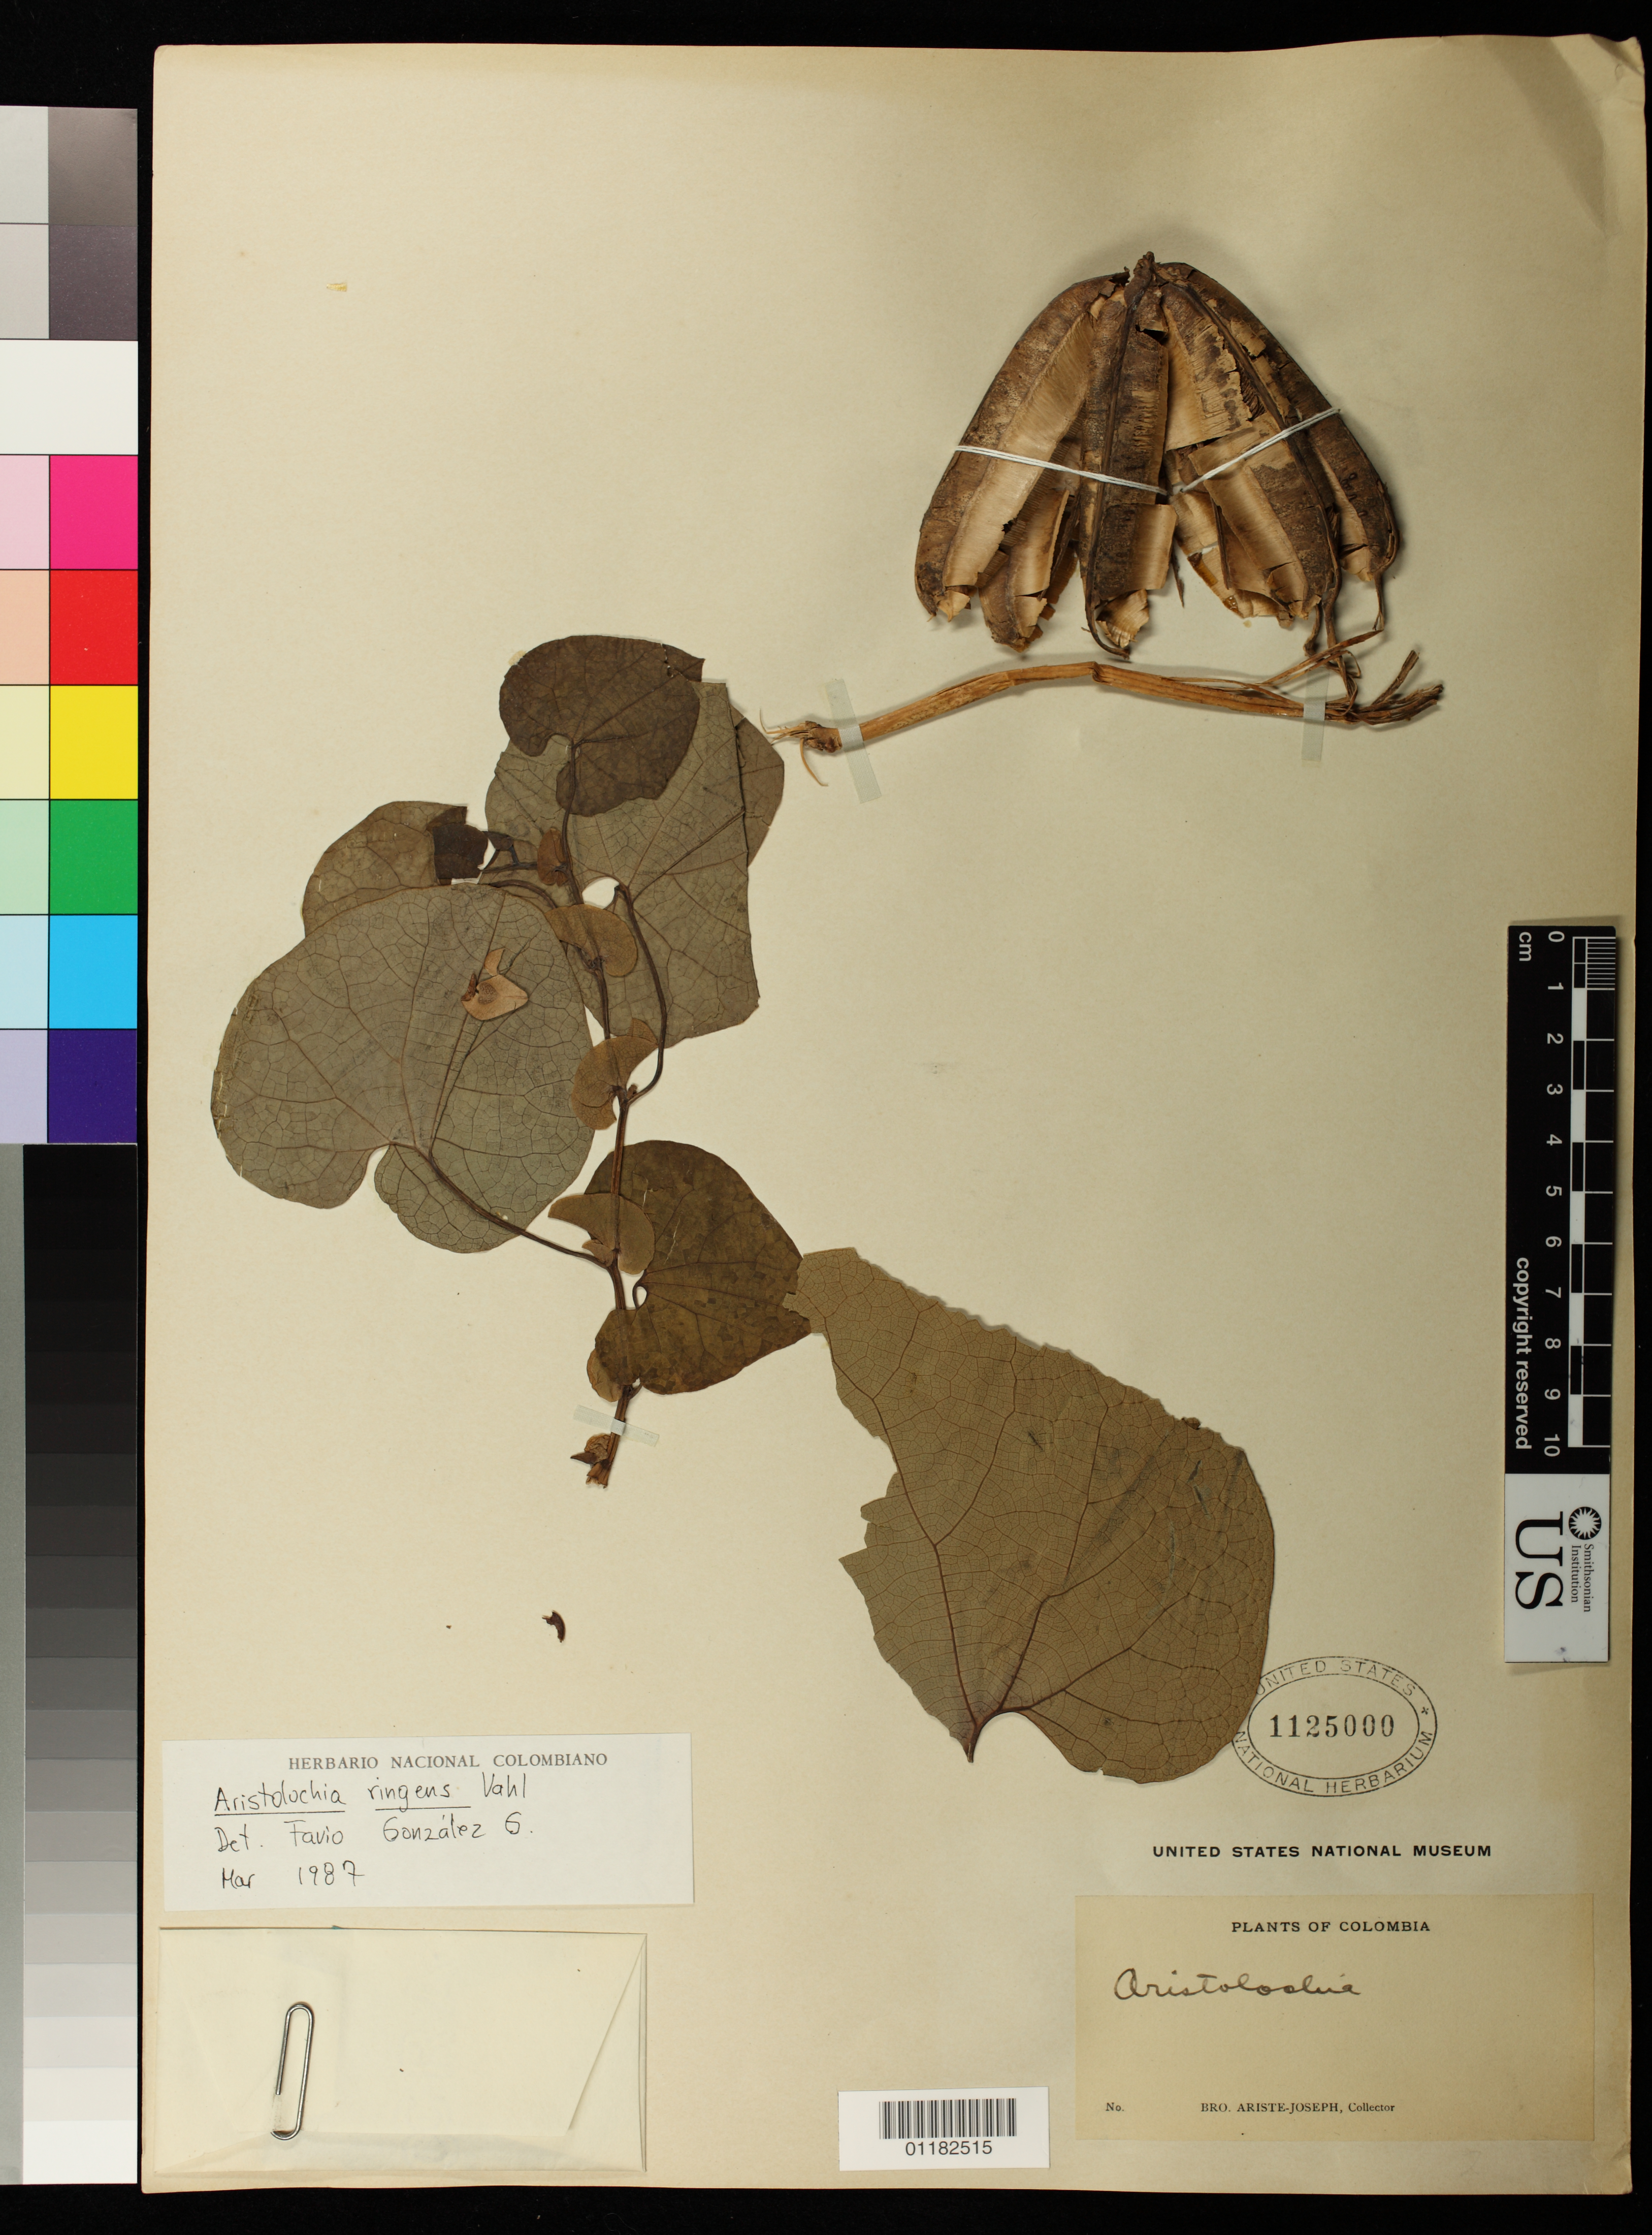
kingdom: Plantae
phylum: Tracheophyta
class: Magnoliopsida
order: Piperales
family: Aristolochiaceae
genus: Aristolochia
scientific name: Aristolochia ringens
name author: Vahl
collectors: Bro. Ariste-Joseph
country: Colombia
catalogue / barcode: US 1125000